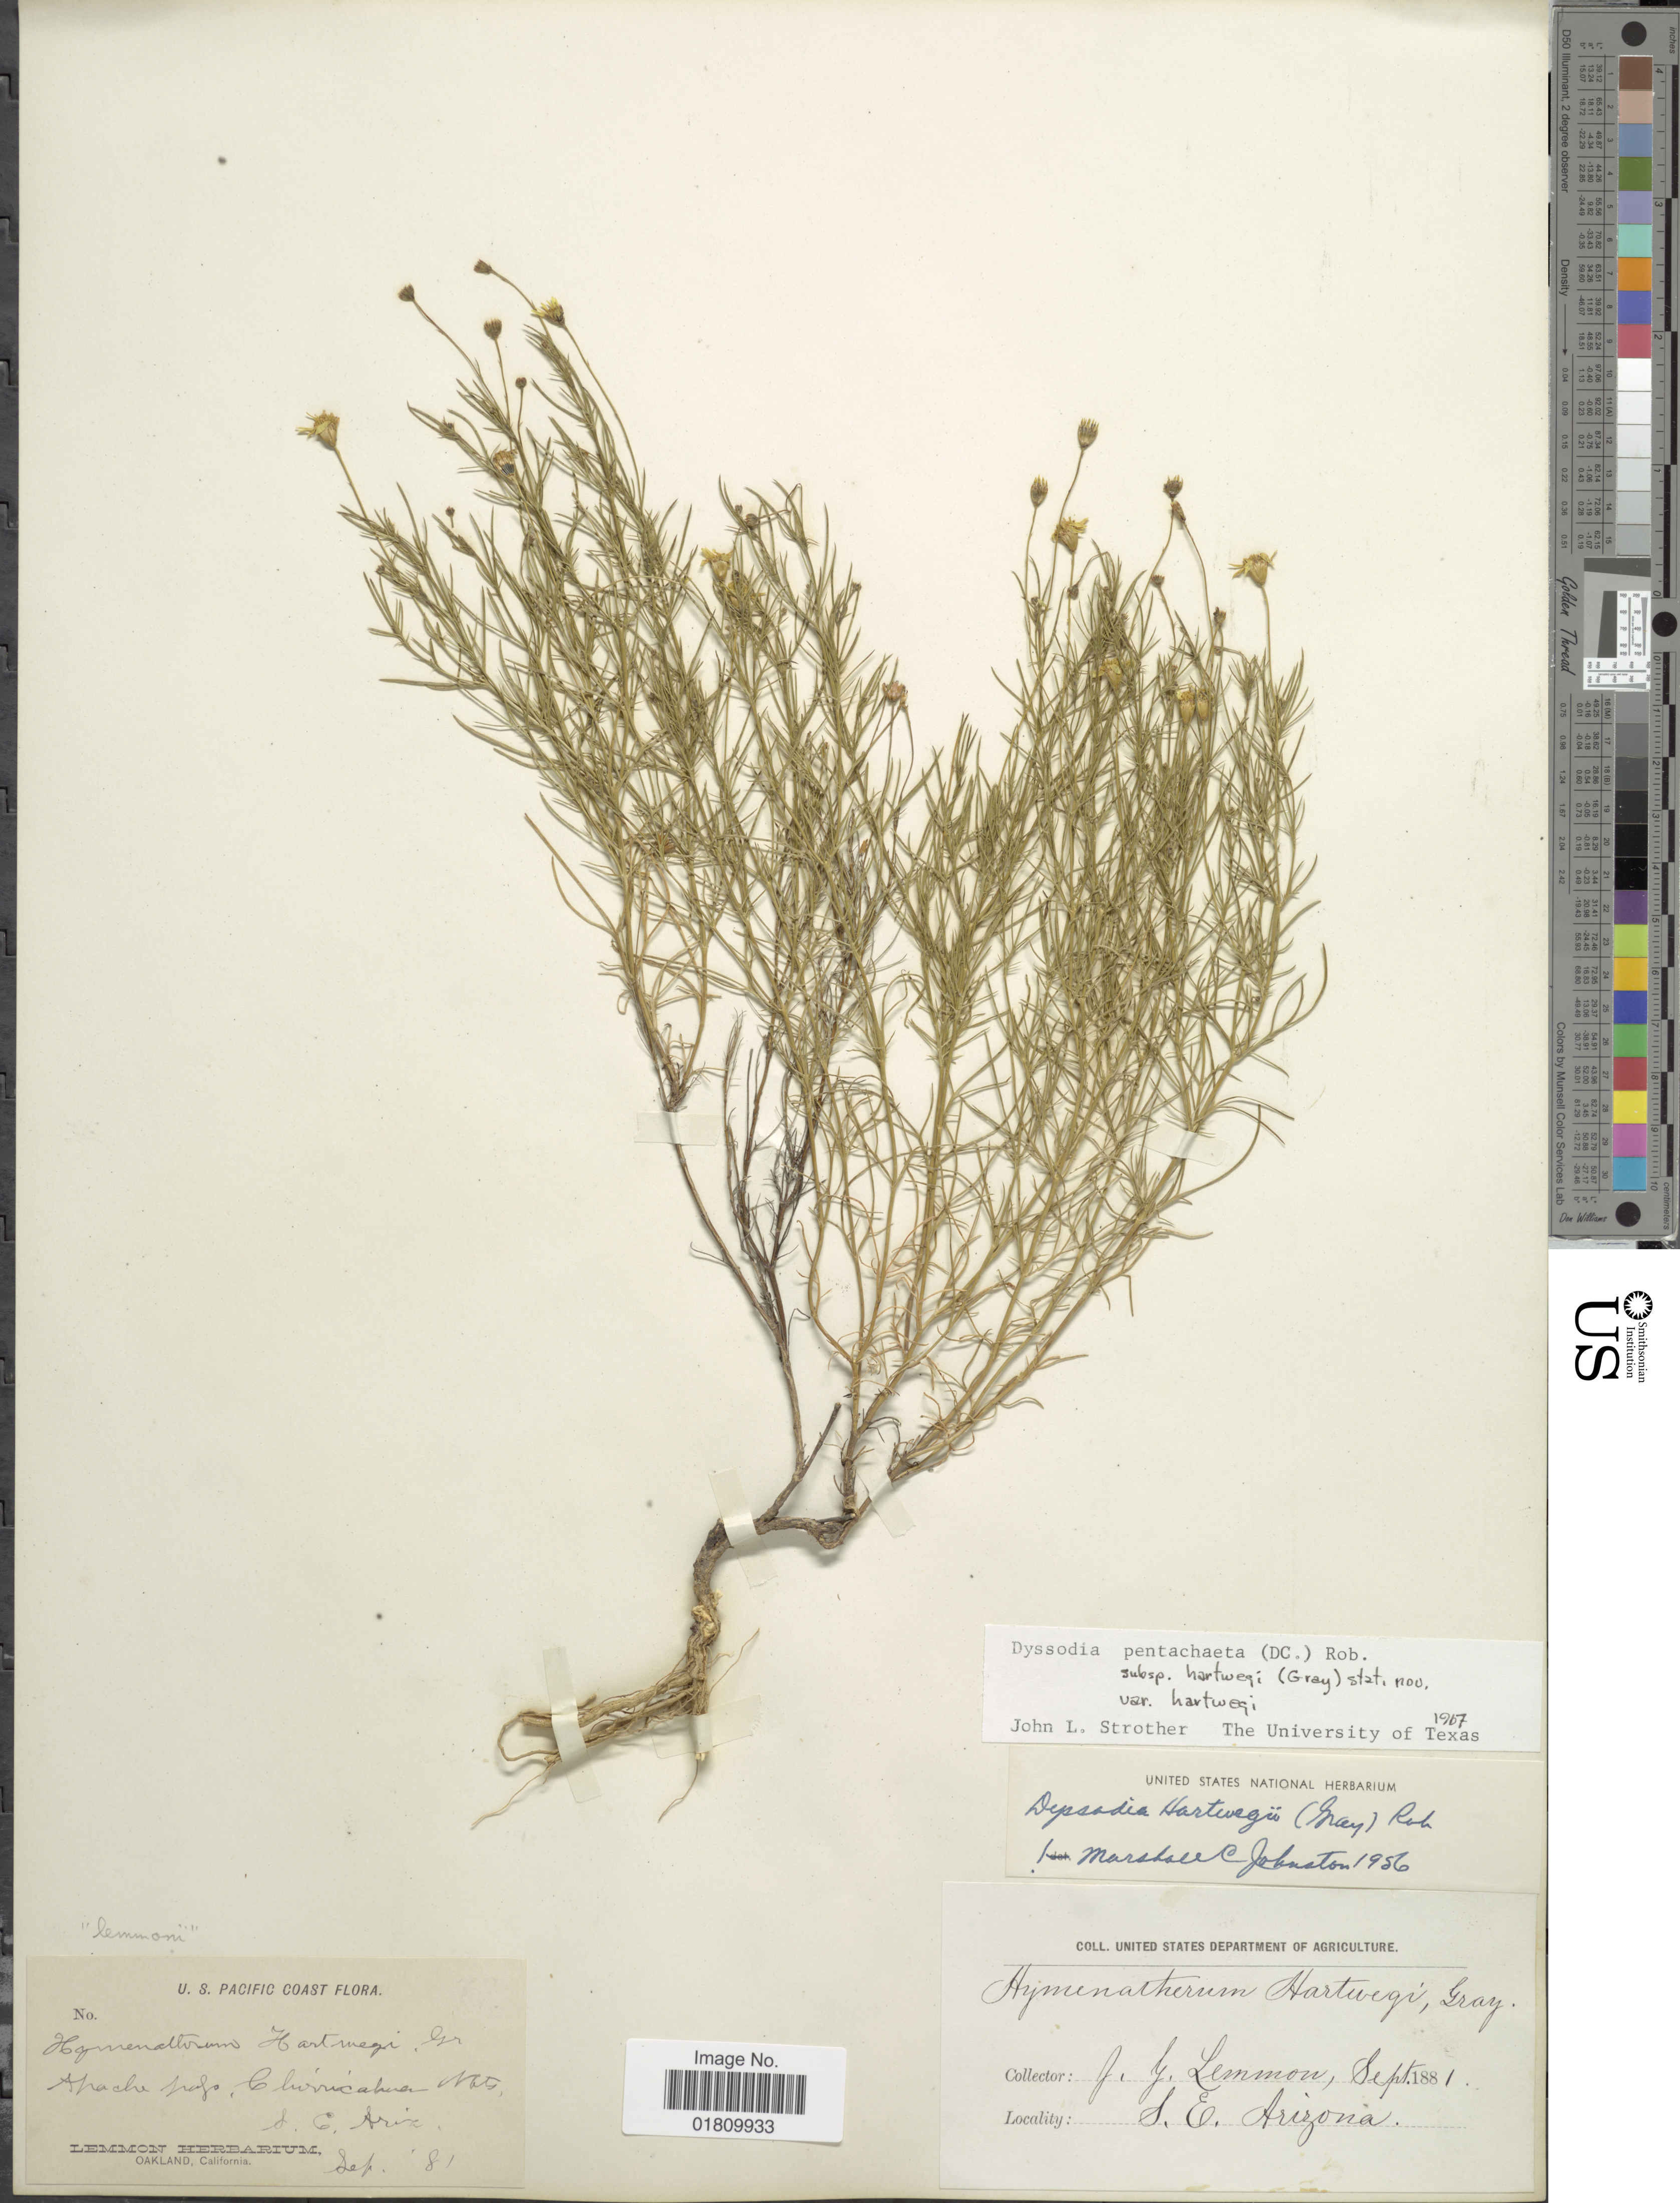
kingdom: Plantae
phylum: Tracheophyta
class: Magnoliopsida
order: Asterales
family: Asteraceae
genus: Thymophylla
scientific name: Thymophylla pentachaeta var. hartwegii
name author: (A. Gray) Strother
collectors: J. Lemmon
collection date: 1881-09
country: United States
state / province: Arizona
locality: Apache pass, Chiricahua Mts., S.E. Ariz,